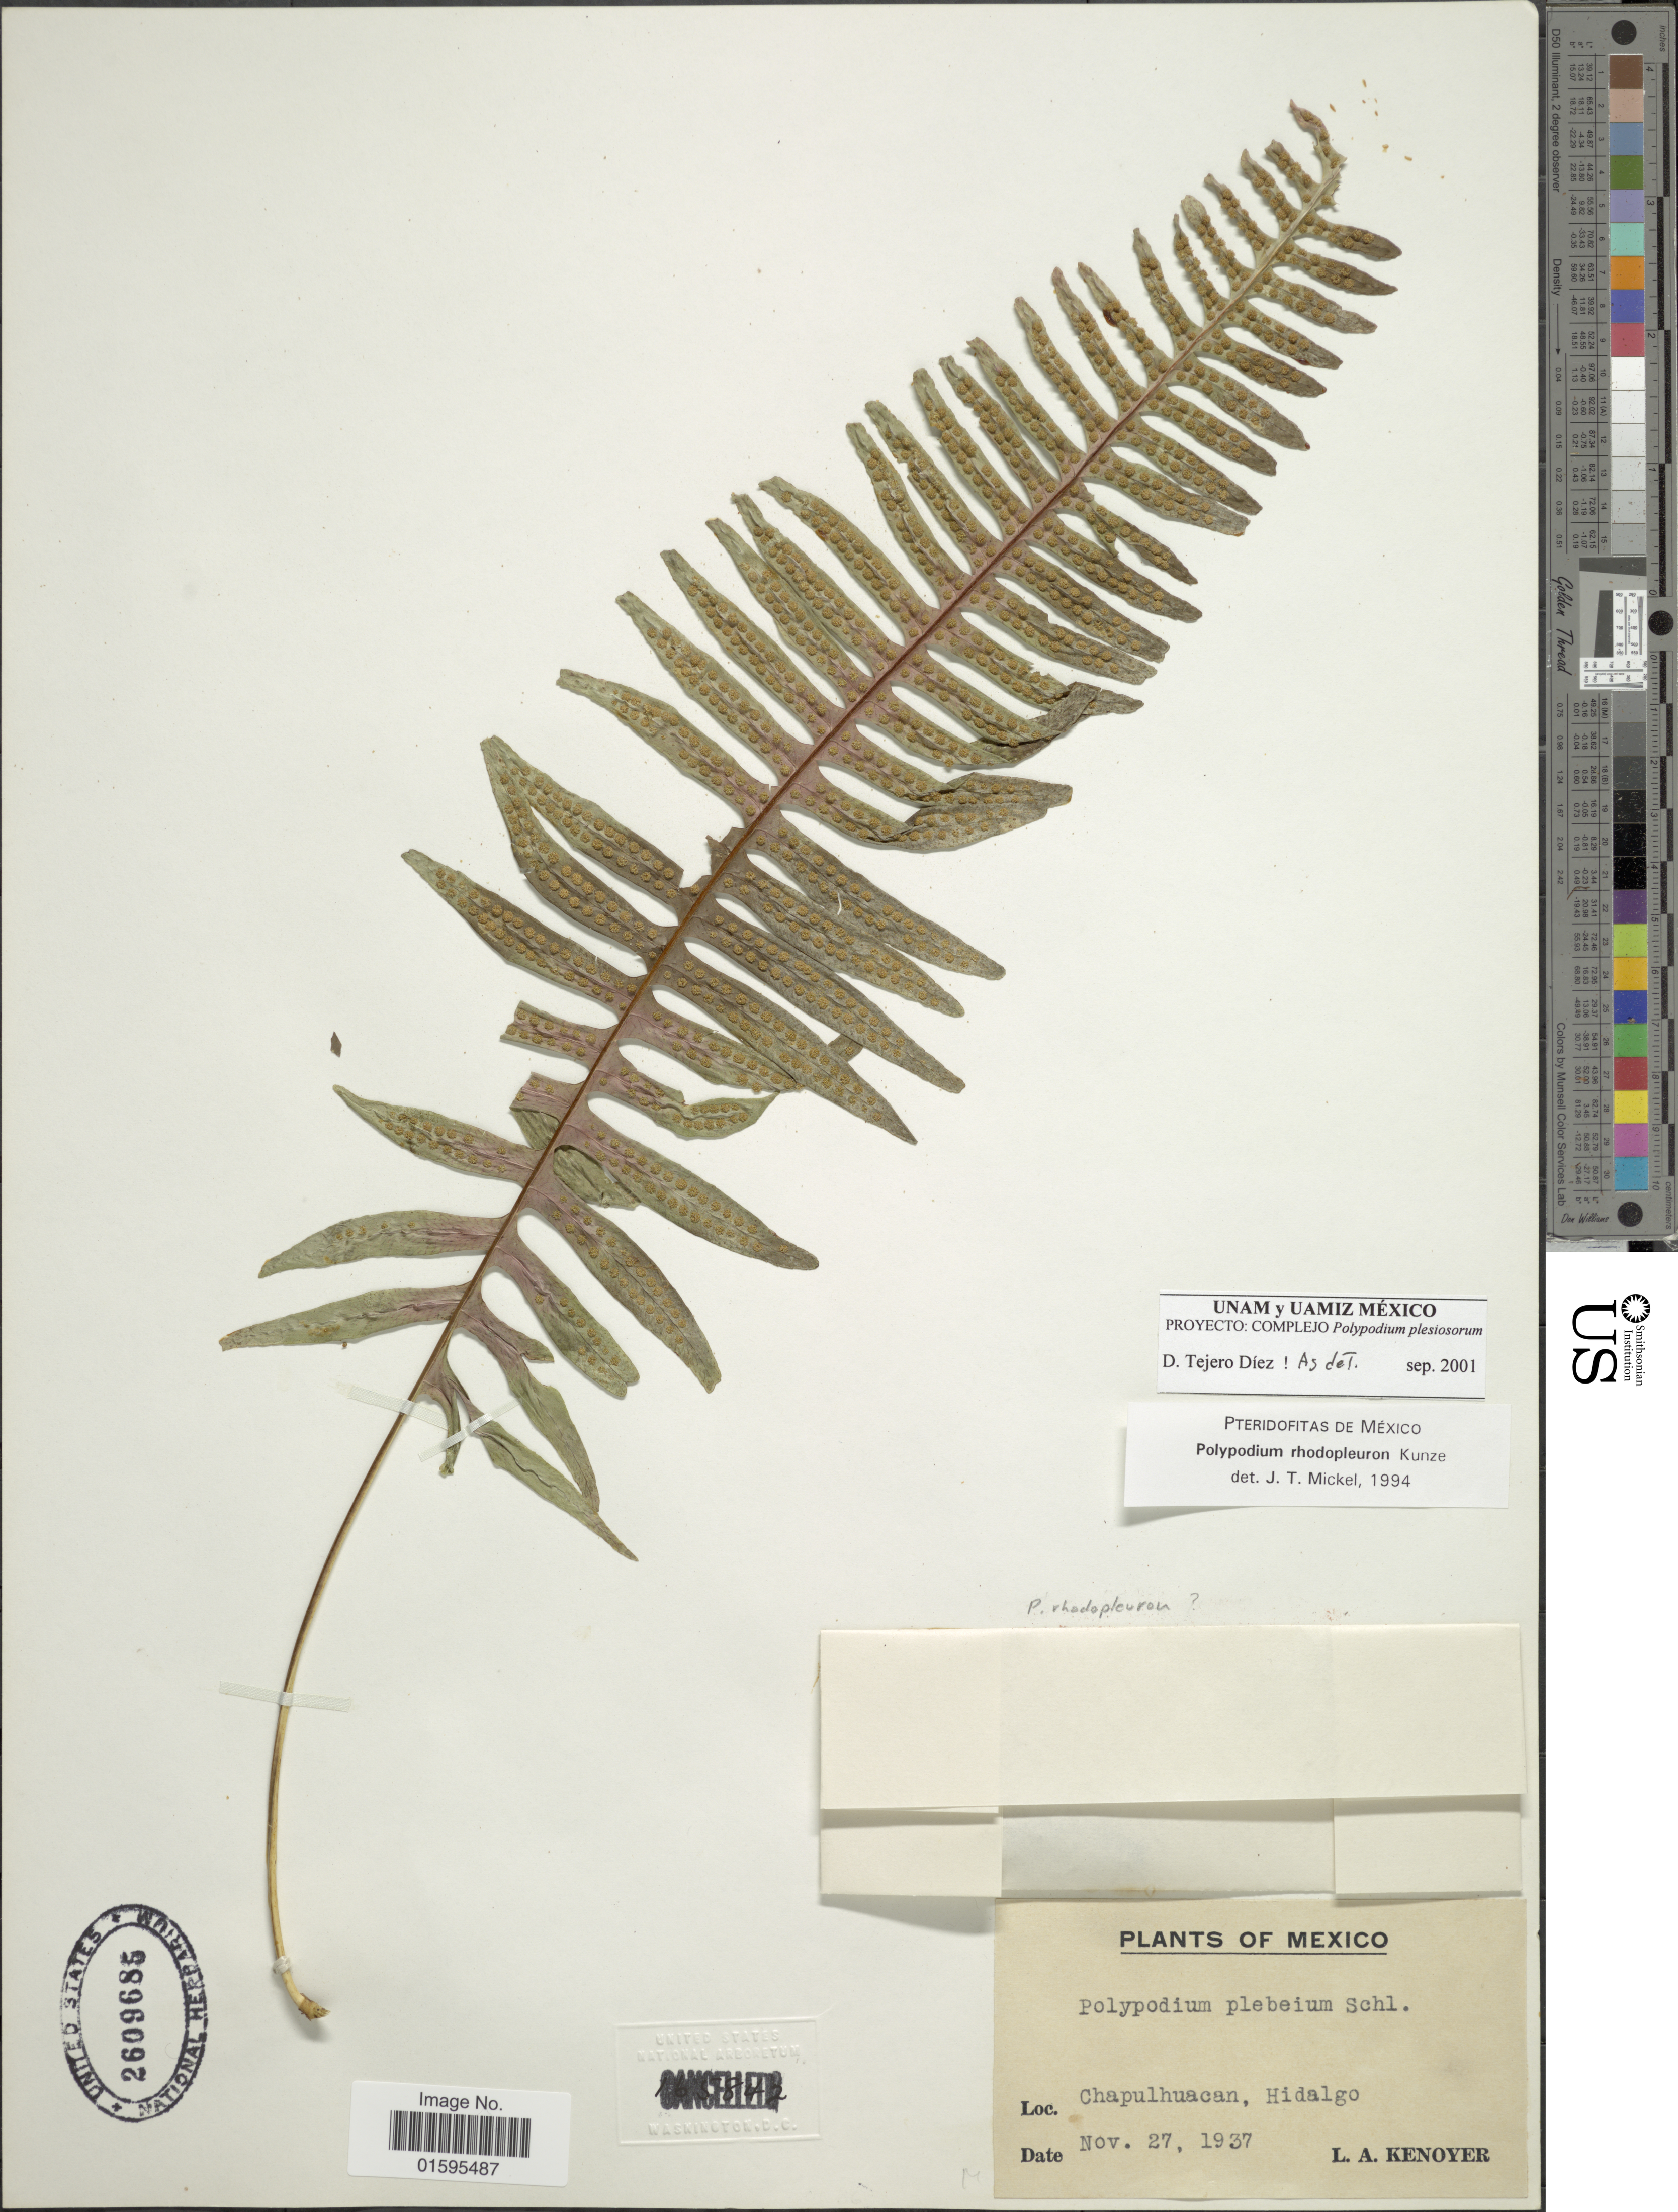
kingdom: Plantae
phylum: Tracheophyta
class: Polypodiopsida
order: Polypodiales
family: Polypodiaceae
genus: Polypodium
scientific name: Polypodium rhodopleuron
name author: Kunze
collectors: L. A. Kenoyer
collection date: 1937-11-27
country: Mexico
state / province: Hidalgo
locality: Chapulhuacan, Hidalgo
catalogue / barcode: US 2609685